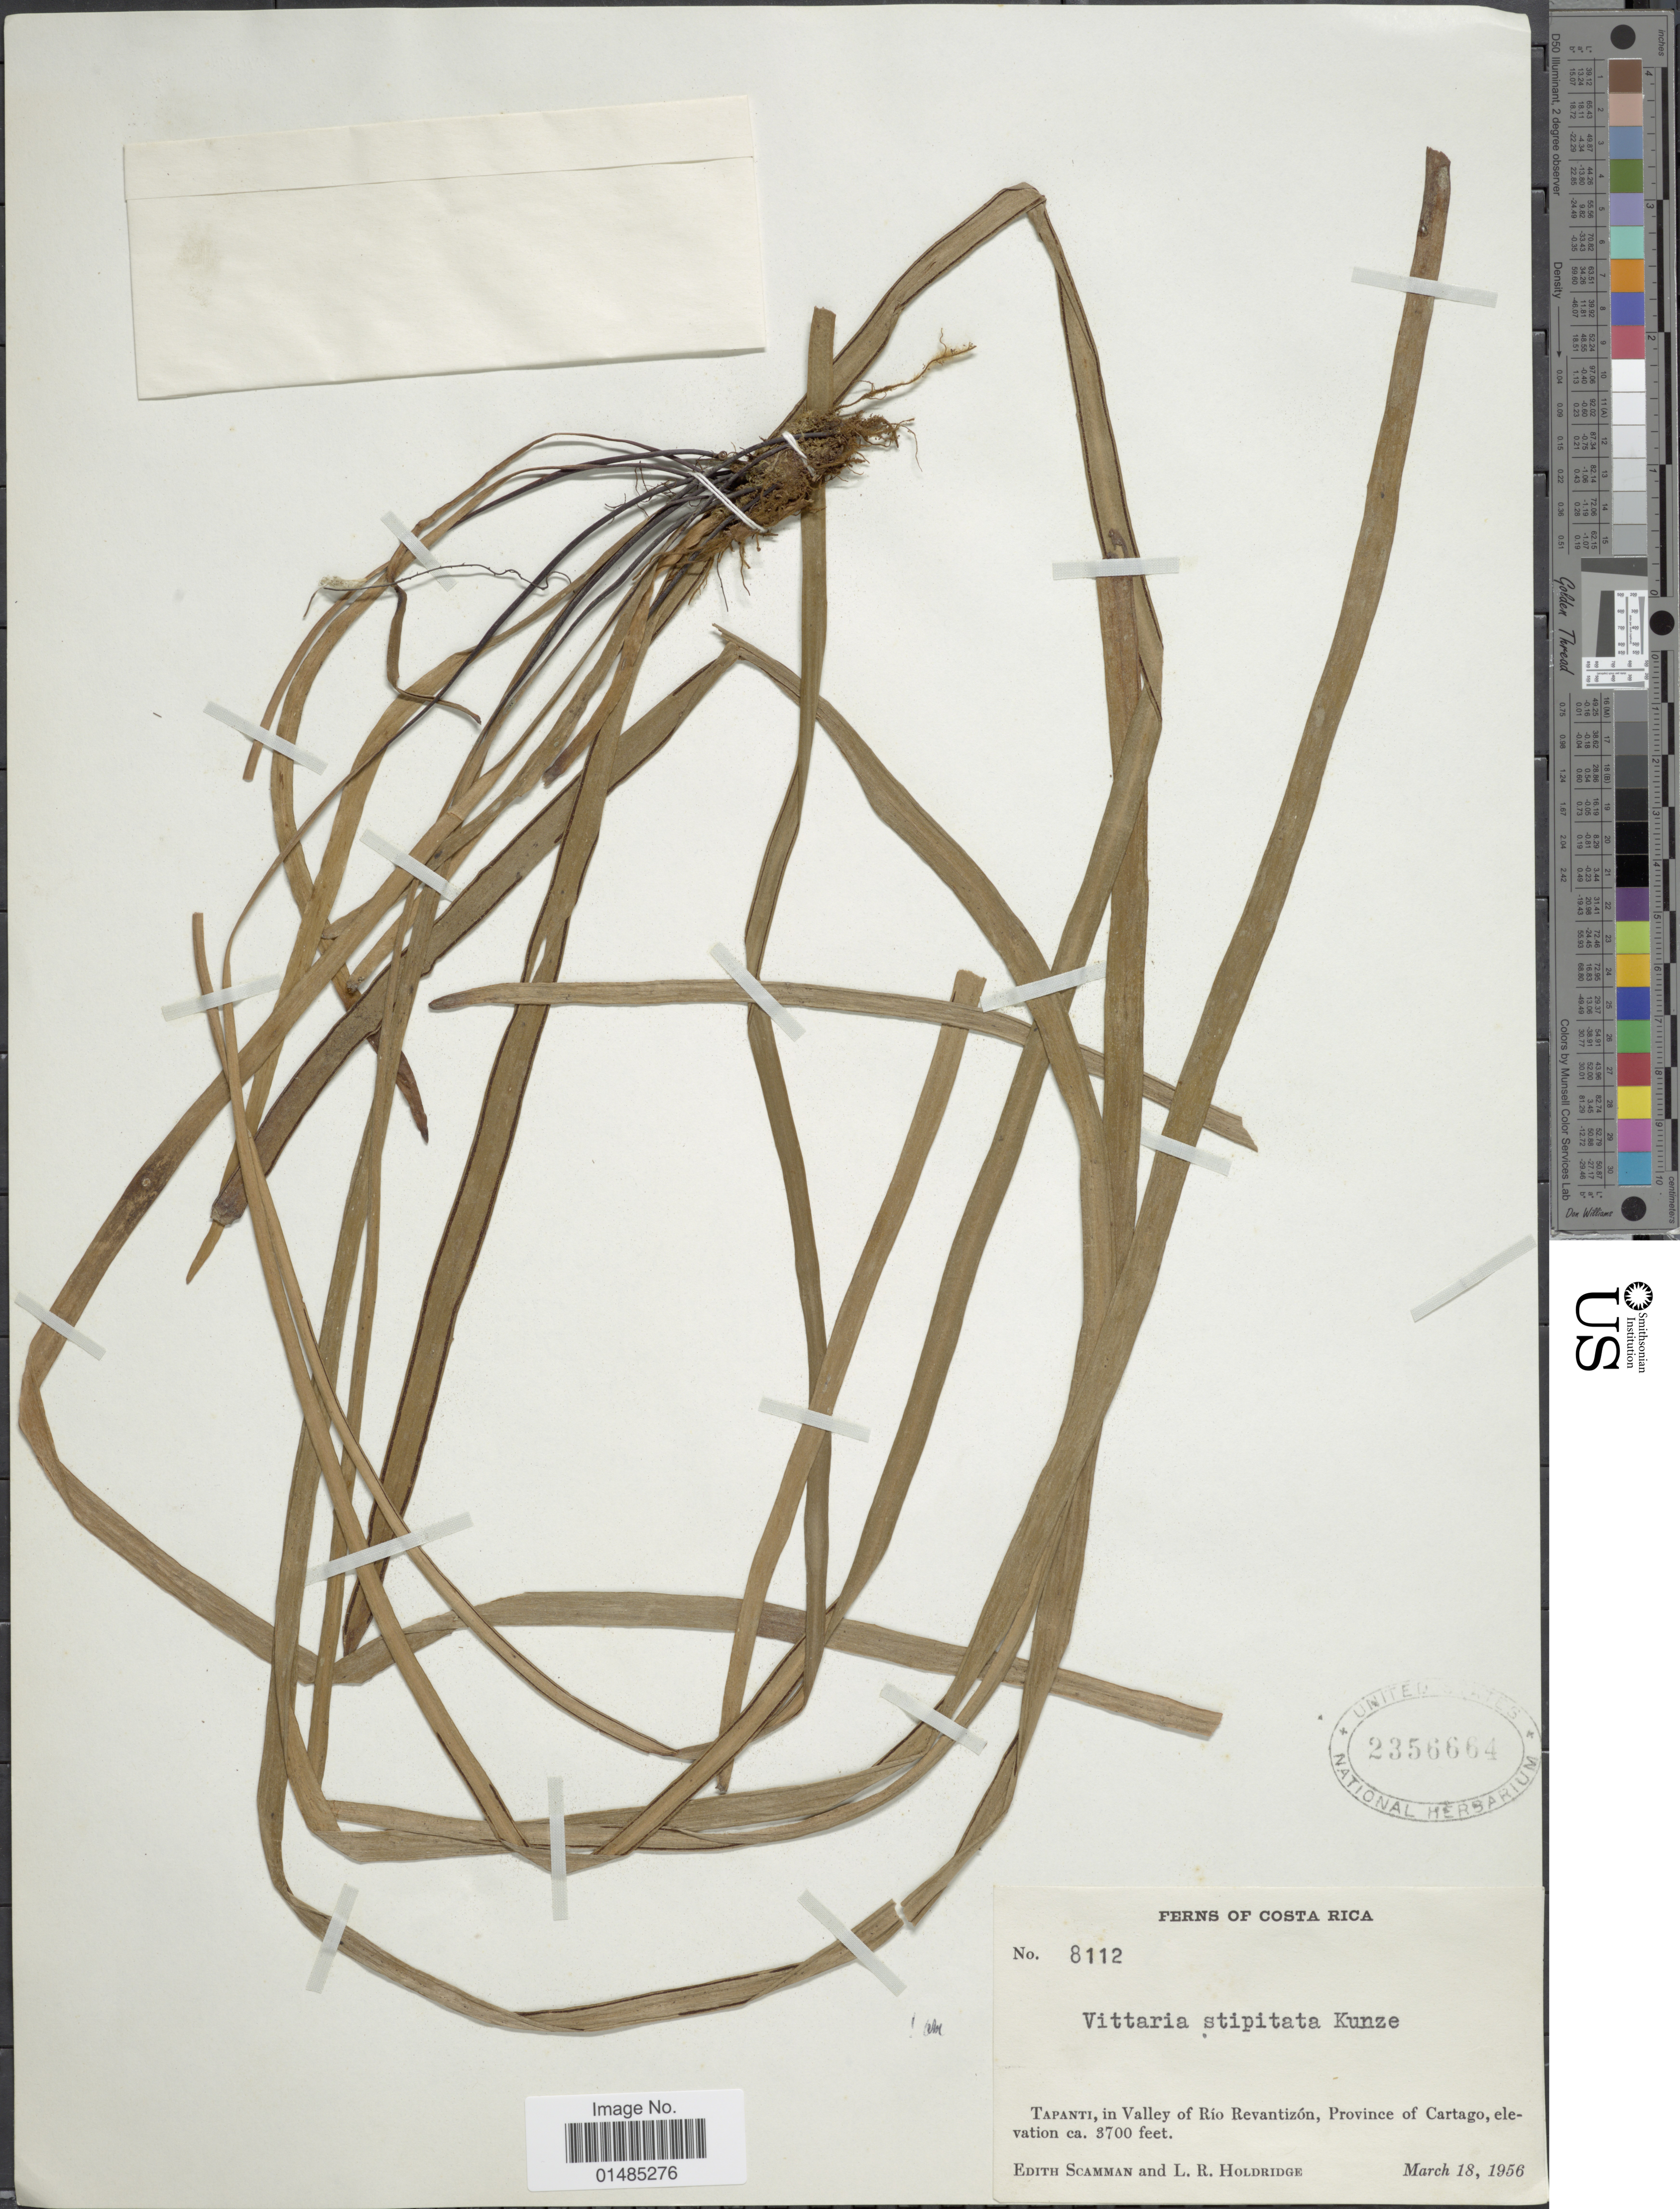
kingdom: Plantae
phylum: Tracheophyta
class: Polypodiopsida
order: Polypodiales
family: Pteridaceae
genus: Radiovittaria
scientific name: Radiovittaria stipitata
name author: (Kunze) E.H. Crane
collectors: E. Scamman & L. Holdridge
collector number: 8112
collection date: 1956-03-18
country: Costa Rica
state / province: Cartago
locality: Tapanti, in Valley of Río Revantizón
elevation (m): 1128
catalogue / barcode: US 2356664